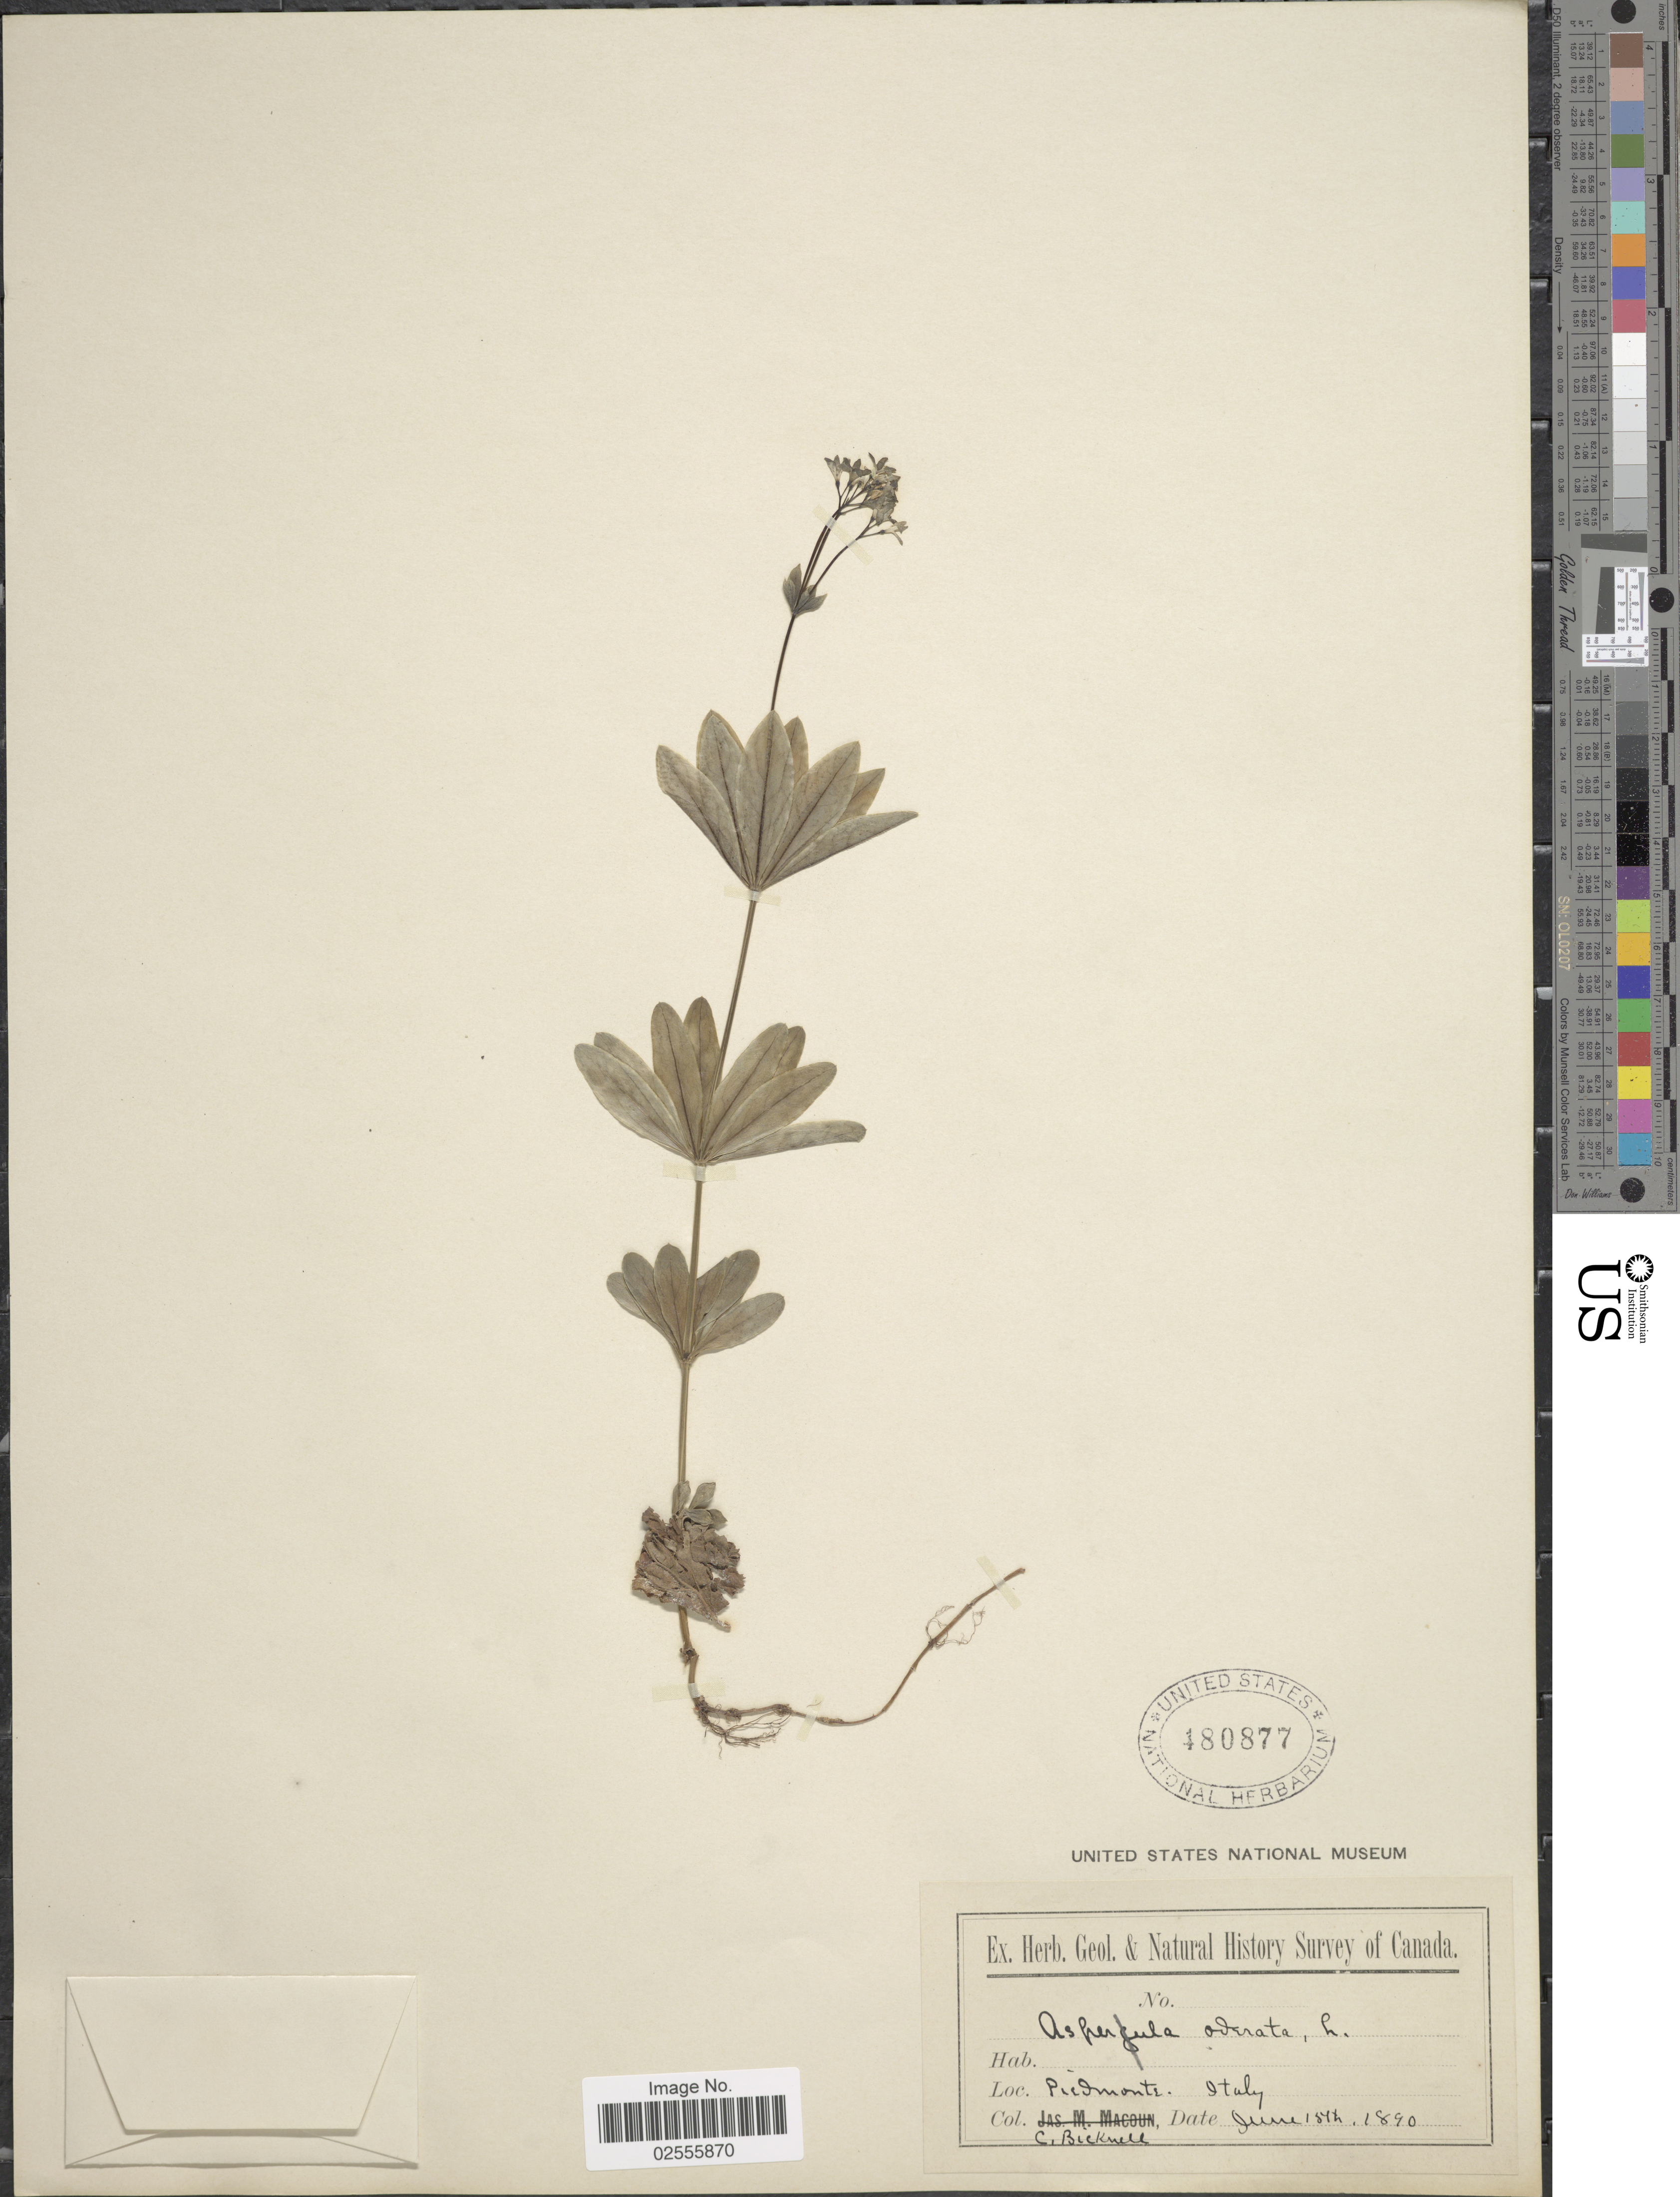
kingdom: Plantae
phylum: Tracheophyta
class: Magnoliopsida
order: Gentianales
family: Rubiaceae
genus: Asperula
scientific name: Asperula odorata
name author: L.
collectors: C. Bicknell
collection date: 1890-06-15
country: Italy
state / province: Piedmont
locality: Piedmonte.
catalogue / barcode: US 480877